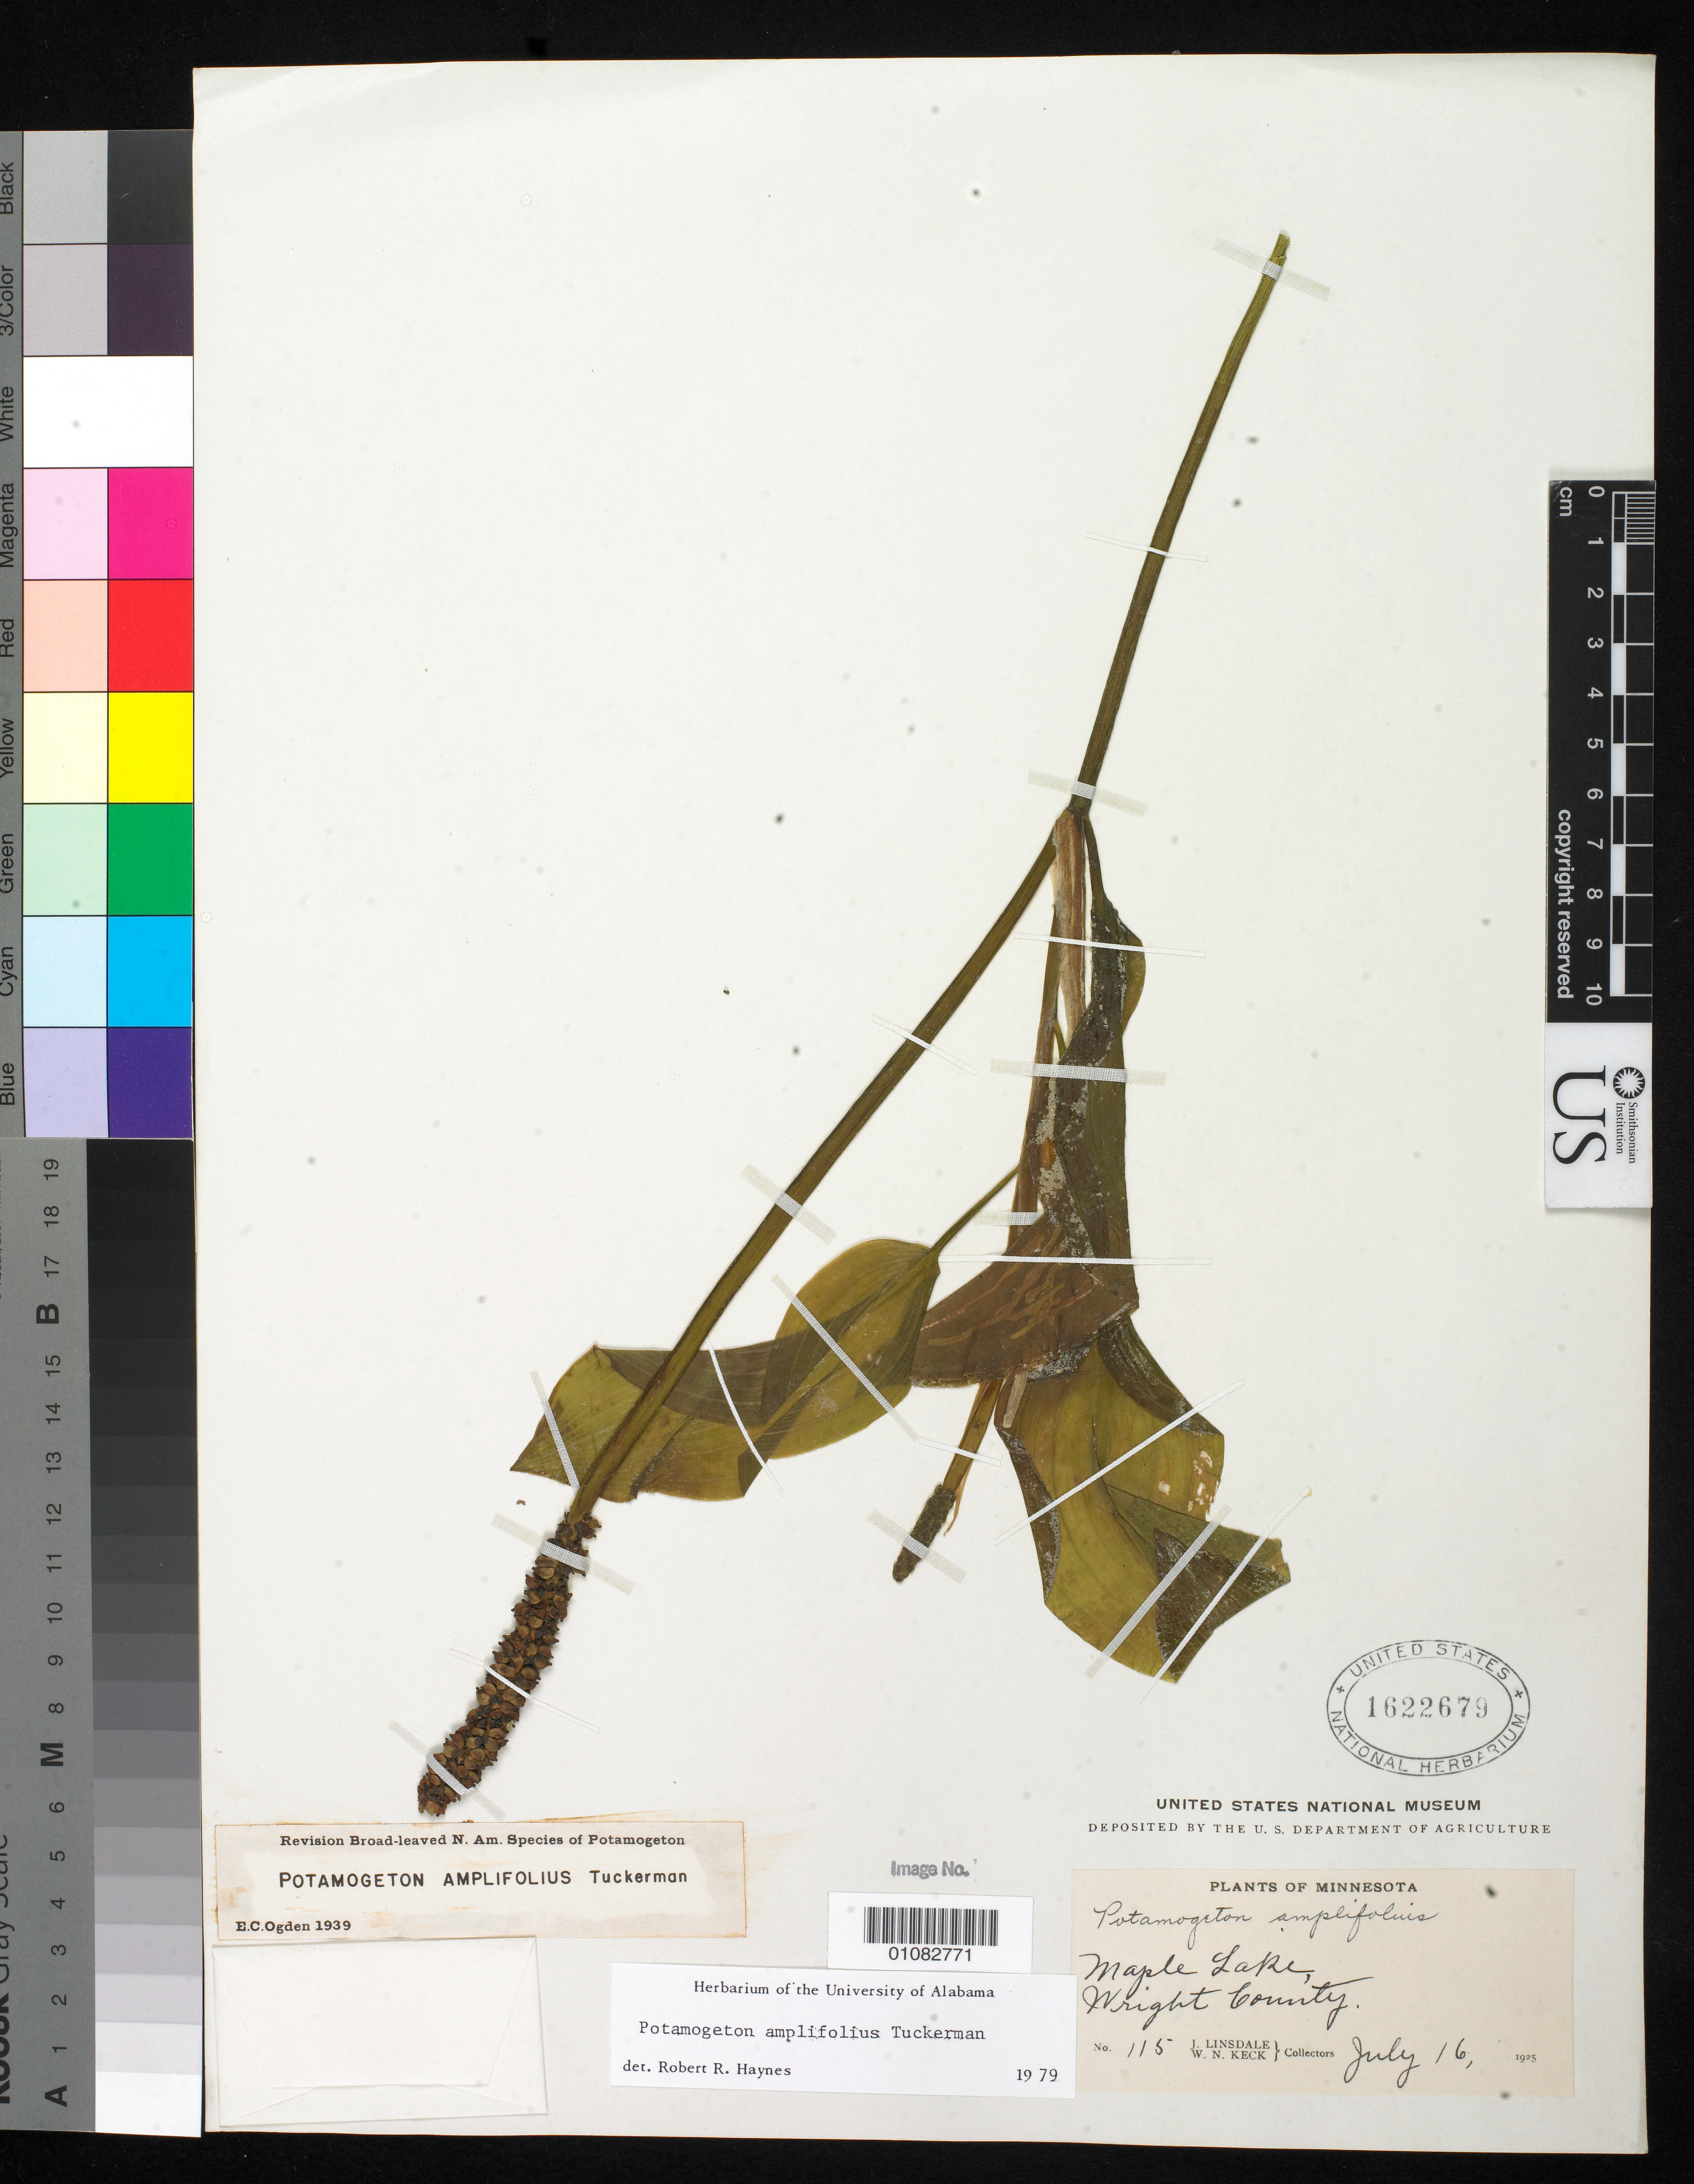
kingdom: Plantae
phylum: Tracheophyta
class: Liliopsida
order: Alismatales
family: Potamogetonaceae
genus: Potamogeton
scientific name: Potamogeton amplifolius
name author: Tuckerm.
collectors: J. Linsdale & W. Keck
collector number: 115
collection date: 1925-07-16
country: United States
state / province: Minnesota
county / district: Wright County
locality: Maple Lake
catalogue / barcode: US 1622679